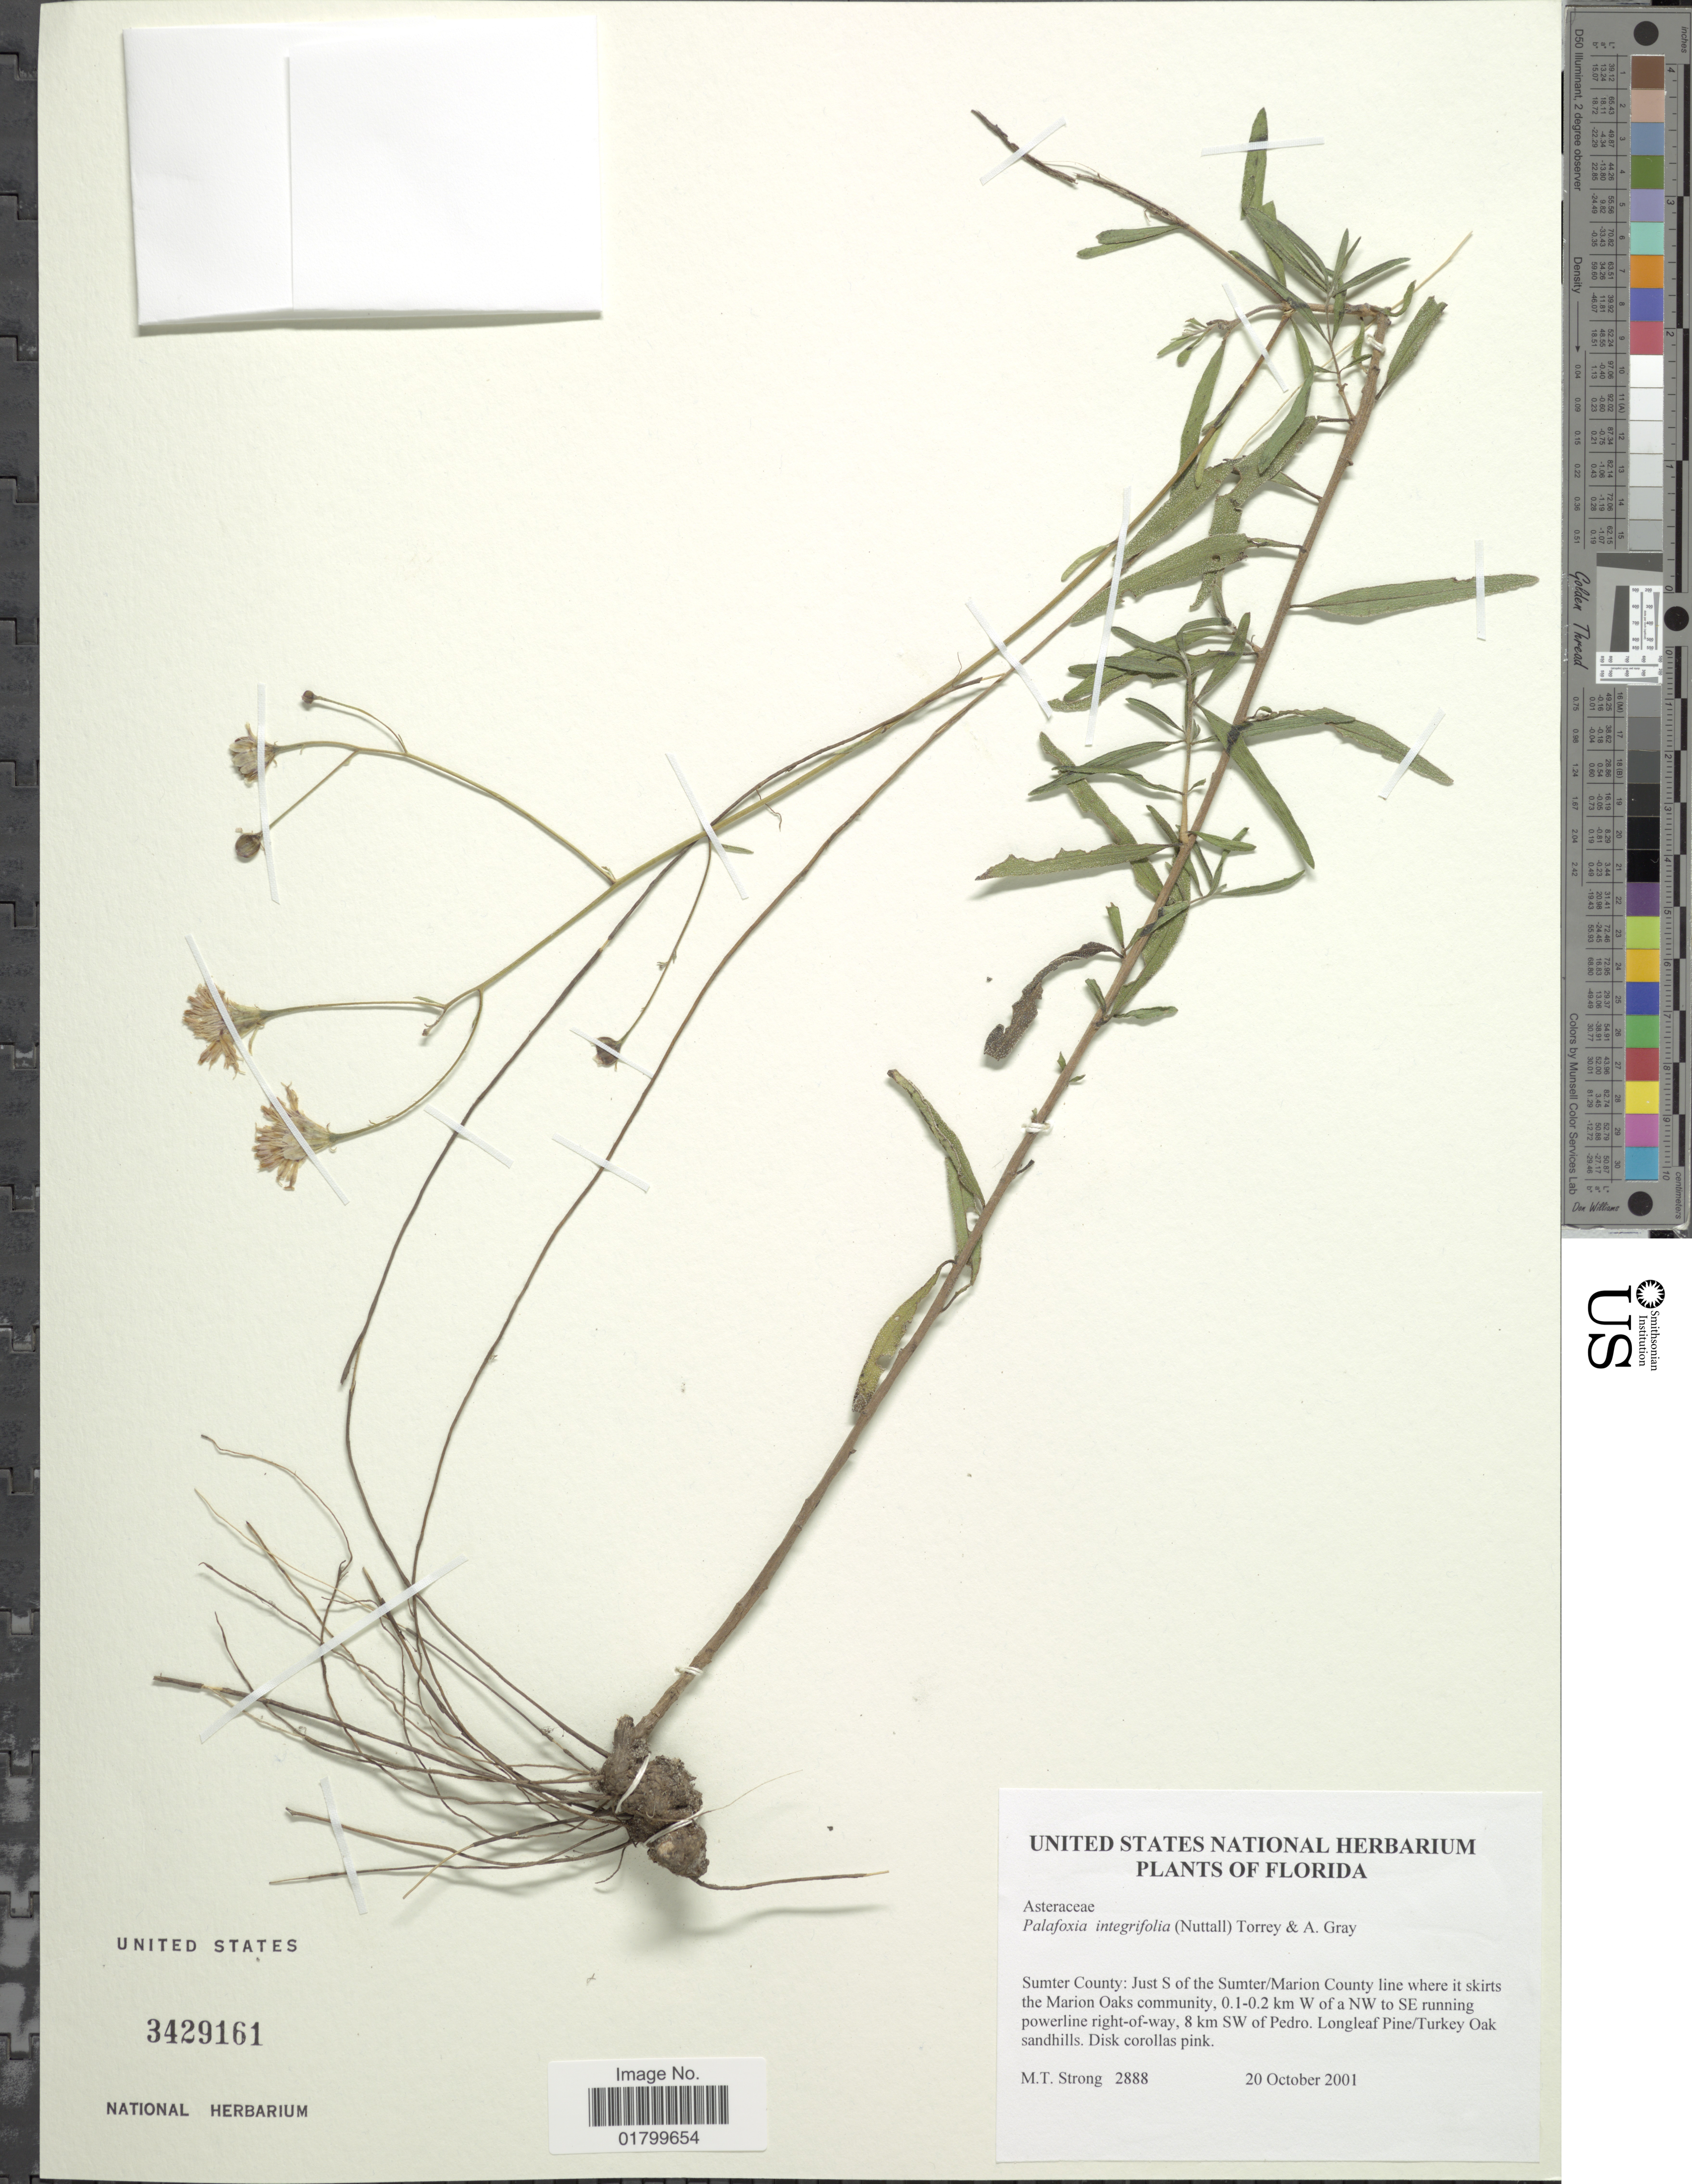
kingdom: Plantae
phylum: Tracheophyta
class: Magnoliopsida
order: Asterales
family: Asteraceae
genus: Palafoxia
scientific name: Palafoxia integrifolia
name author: (Nutt.) Torr. & A. Gray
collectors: M. T. Strong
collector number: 2888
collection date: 2001-10-20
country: United States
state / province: Florida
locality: Sumter County: Kust S of the Sumter/Marion County line where its skirts the Marion Oaks community, 0.1-0.2 km W of a NW to SE running powerline right-of-way, 8 km SW of Pedro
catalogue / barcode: US 3429161